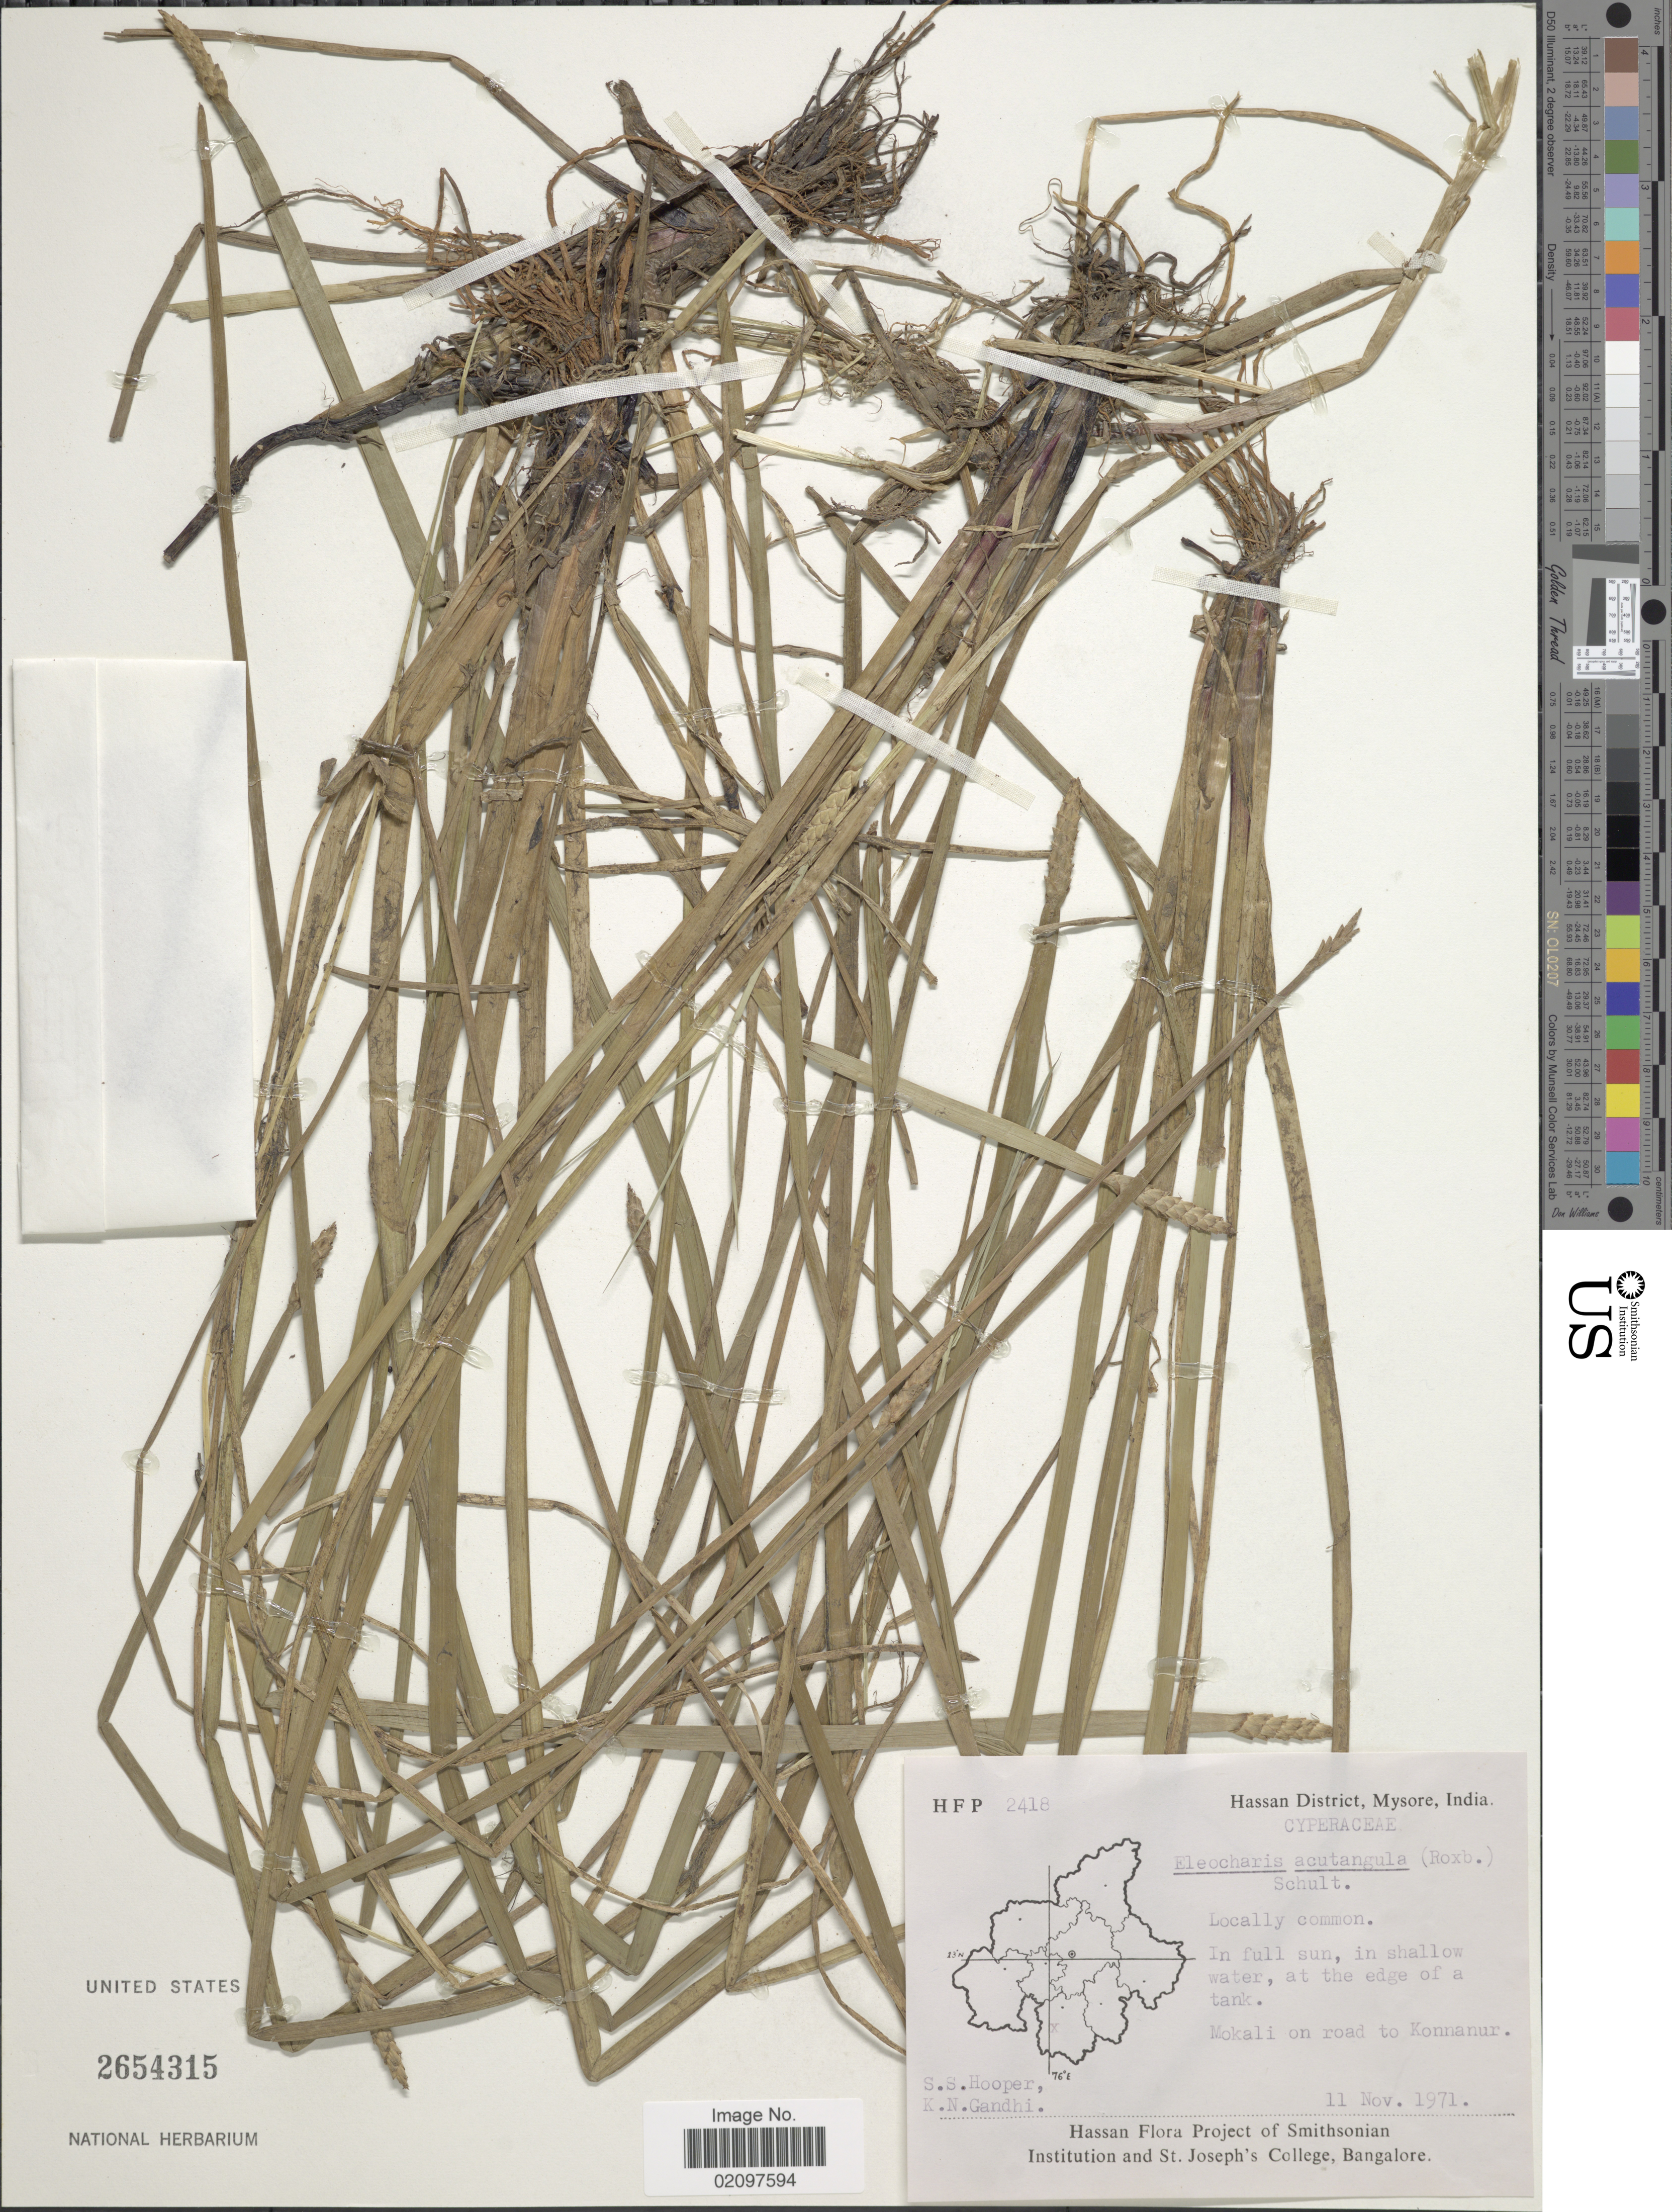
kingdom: Plantae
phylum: Tracheophyta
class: Liliopsida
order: Poales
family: Cyperaceae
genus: Eleocharis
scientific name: Eleocharis acutangula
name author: (Roxb.) Schult.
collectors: S. S. Hooper & K. N. Gandhi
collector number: H F P 2418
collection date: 1971-11-11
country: India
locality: Hassan District, Mysore, Mokali on road to Konnanur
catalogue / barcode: US 2654315